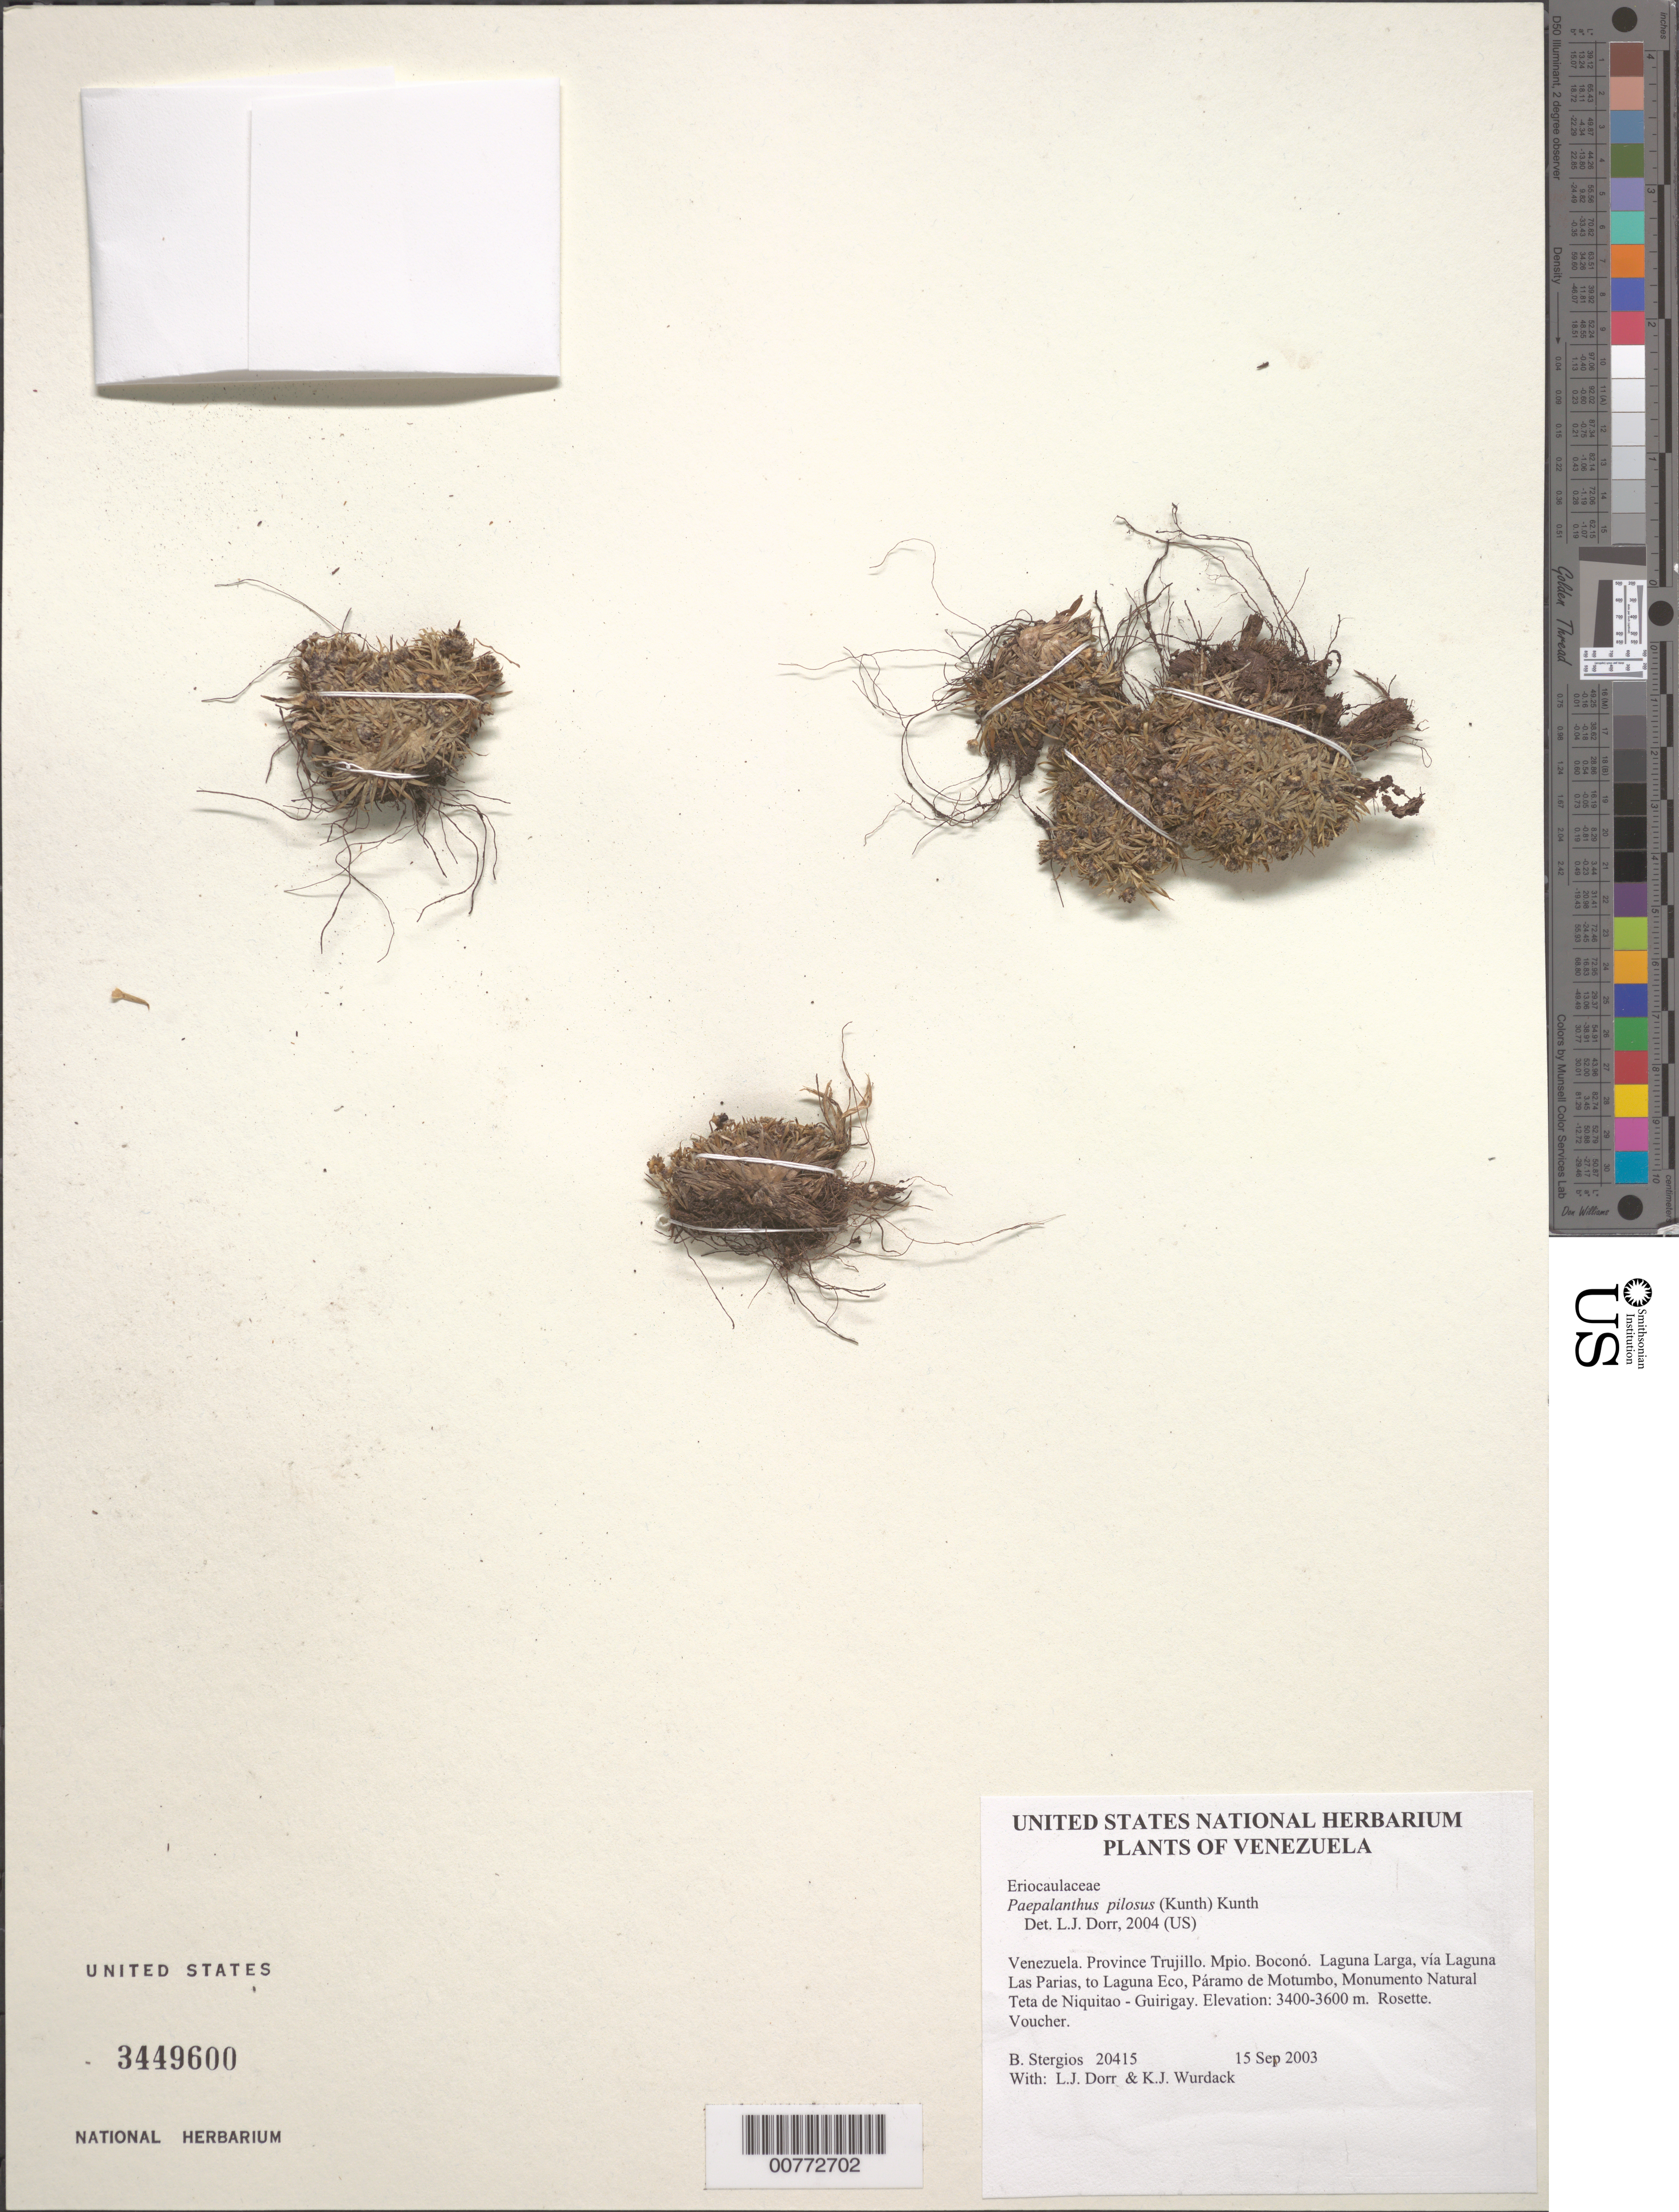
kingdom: Plantae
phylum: Tracheophyta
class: Liliopsida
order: Poales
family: Eriocaulaceae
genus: Paepalanthus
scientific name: Paepalanthus pilosus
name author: (Kunth) Kunth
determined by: Dorr, L. J., (BOT), Smithsonian Institution - National Museum of Natural History (UNITED STATES)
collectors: B. G. Stergios, L. J. Dorr & K. Wurdack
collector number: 20415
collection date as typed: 15 Sep 2003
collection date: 2003-09-15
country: Venezuela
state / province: Trujillo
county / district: Boconó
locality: Laguna Larga, vía Laguna Las Parias, to Laguna Eco, Páramo de Motumbo, Monumento Natural Teta de Niquitao - Guirigay.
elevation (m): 3400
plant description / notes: PORT, US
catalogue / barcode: US 3449600